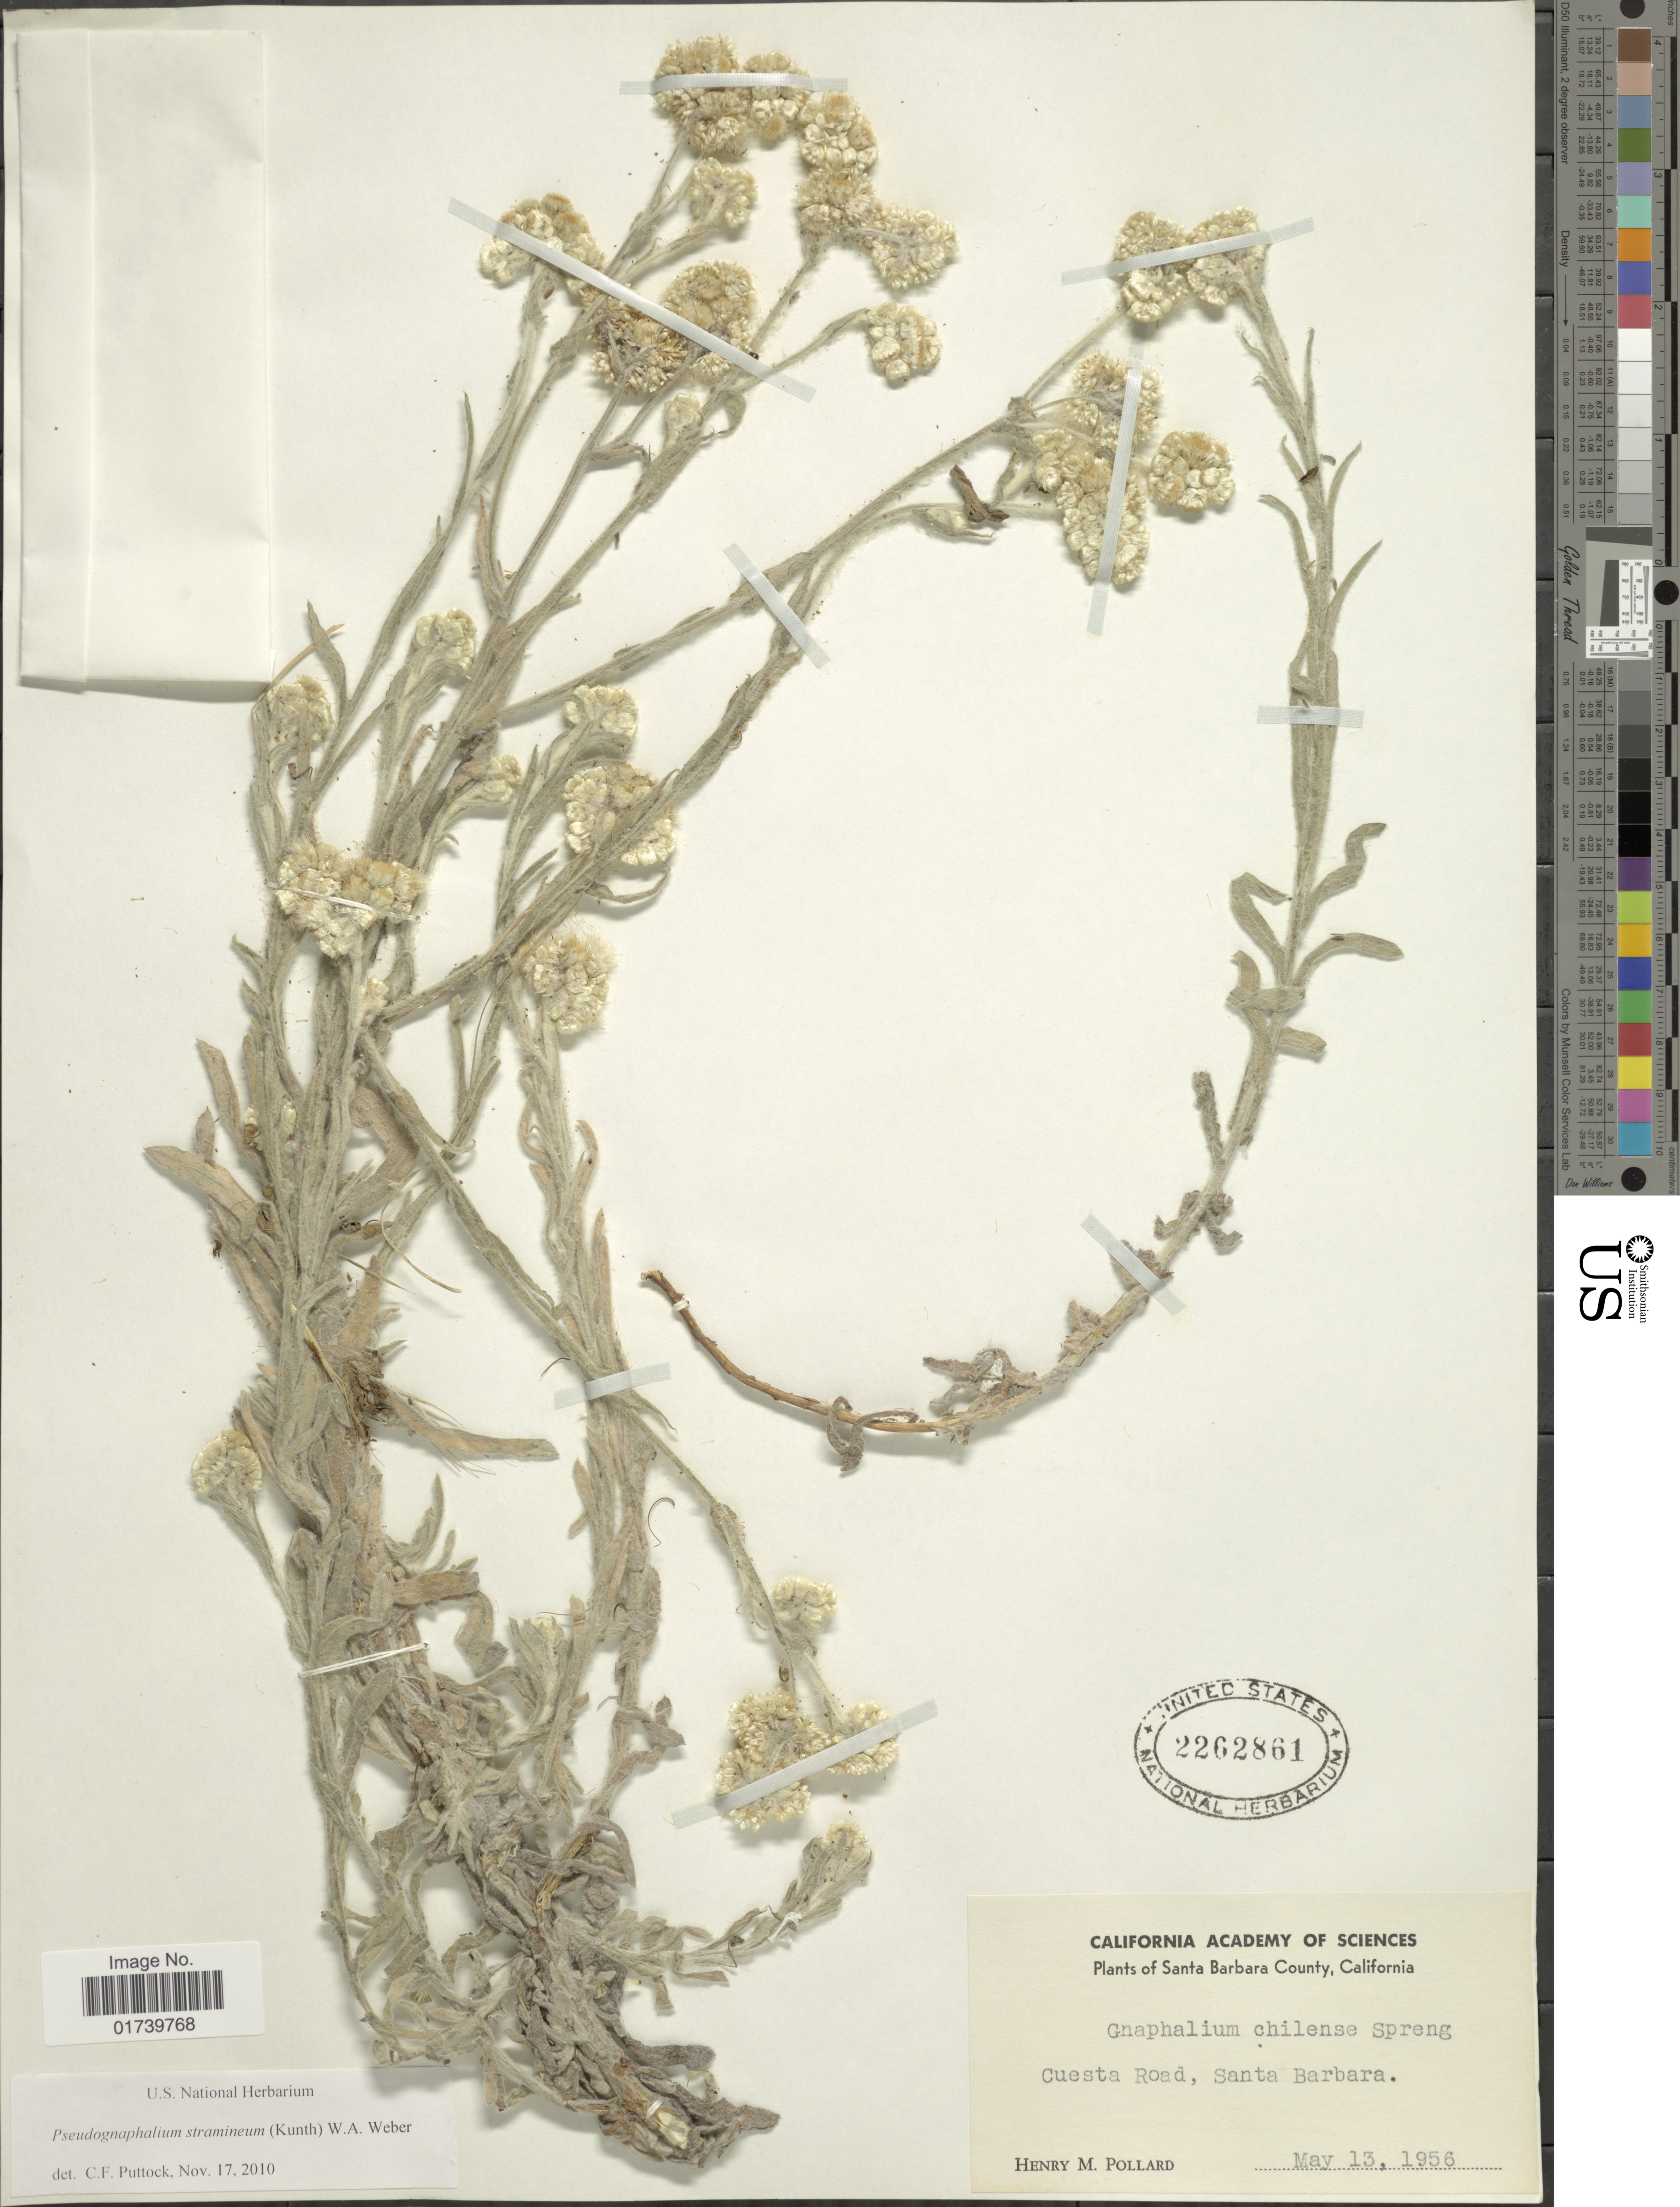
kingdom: Plantae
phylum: Tracheophyta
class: Magnoliopsida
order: Asterales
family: Asteraceae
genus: Pseudognaphalium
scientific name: Pseudognaphalium stramineum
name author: (Kunth) Anderb.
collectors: H. M. Pollard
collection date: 1956-05-13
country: United States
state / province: California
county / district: Santa Barbara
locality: Santa Barbara County. Cuesta Road.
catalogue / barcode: US 2262861